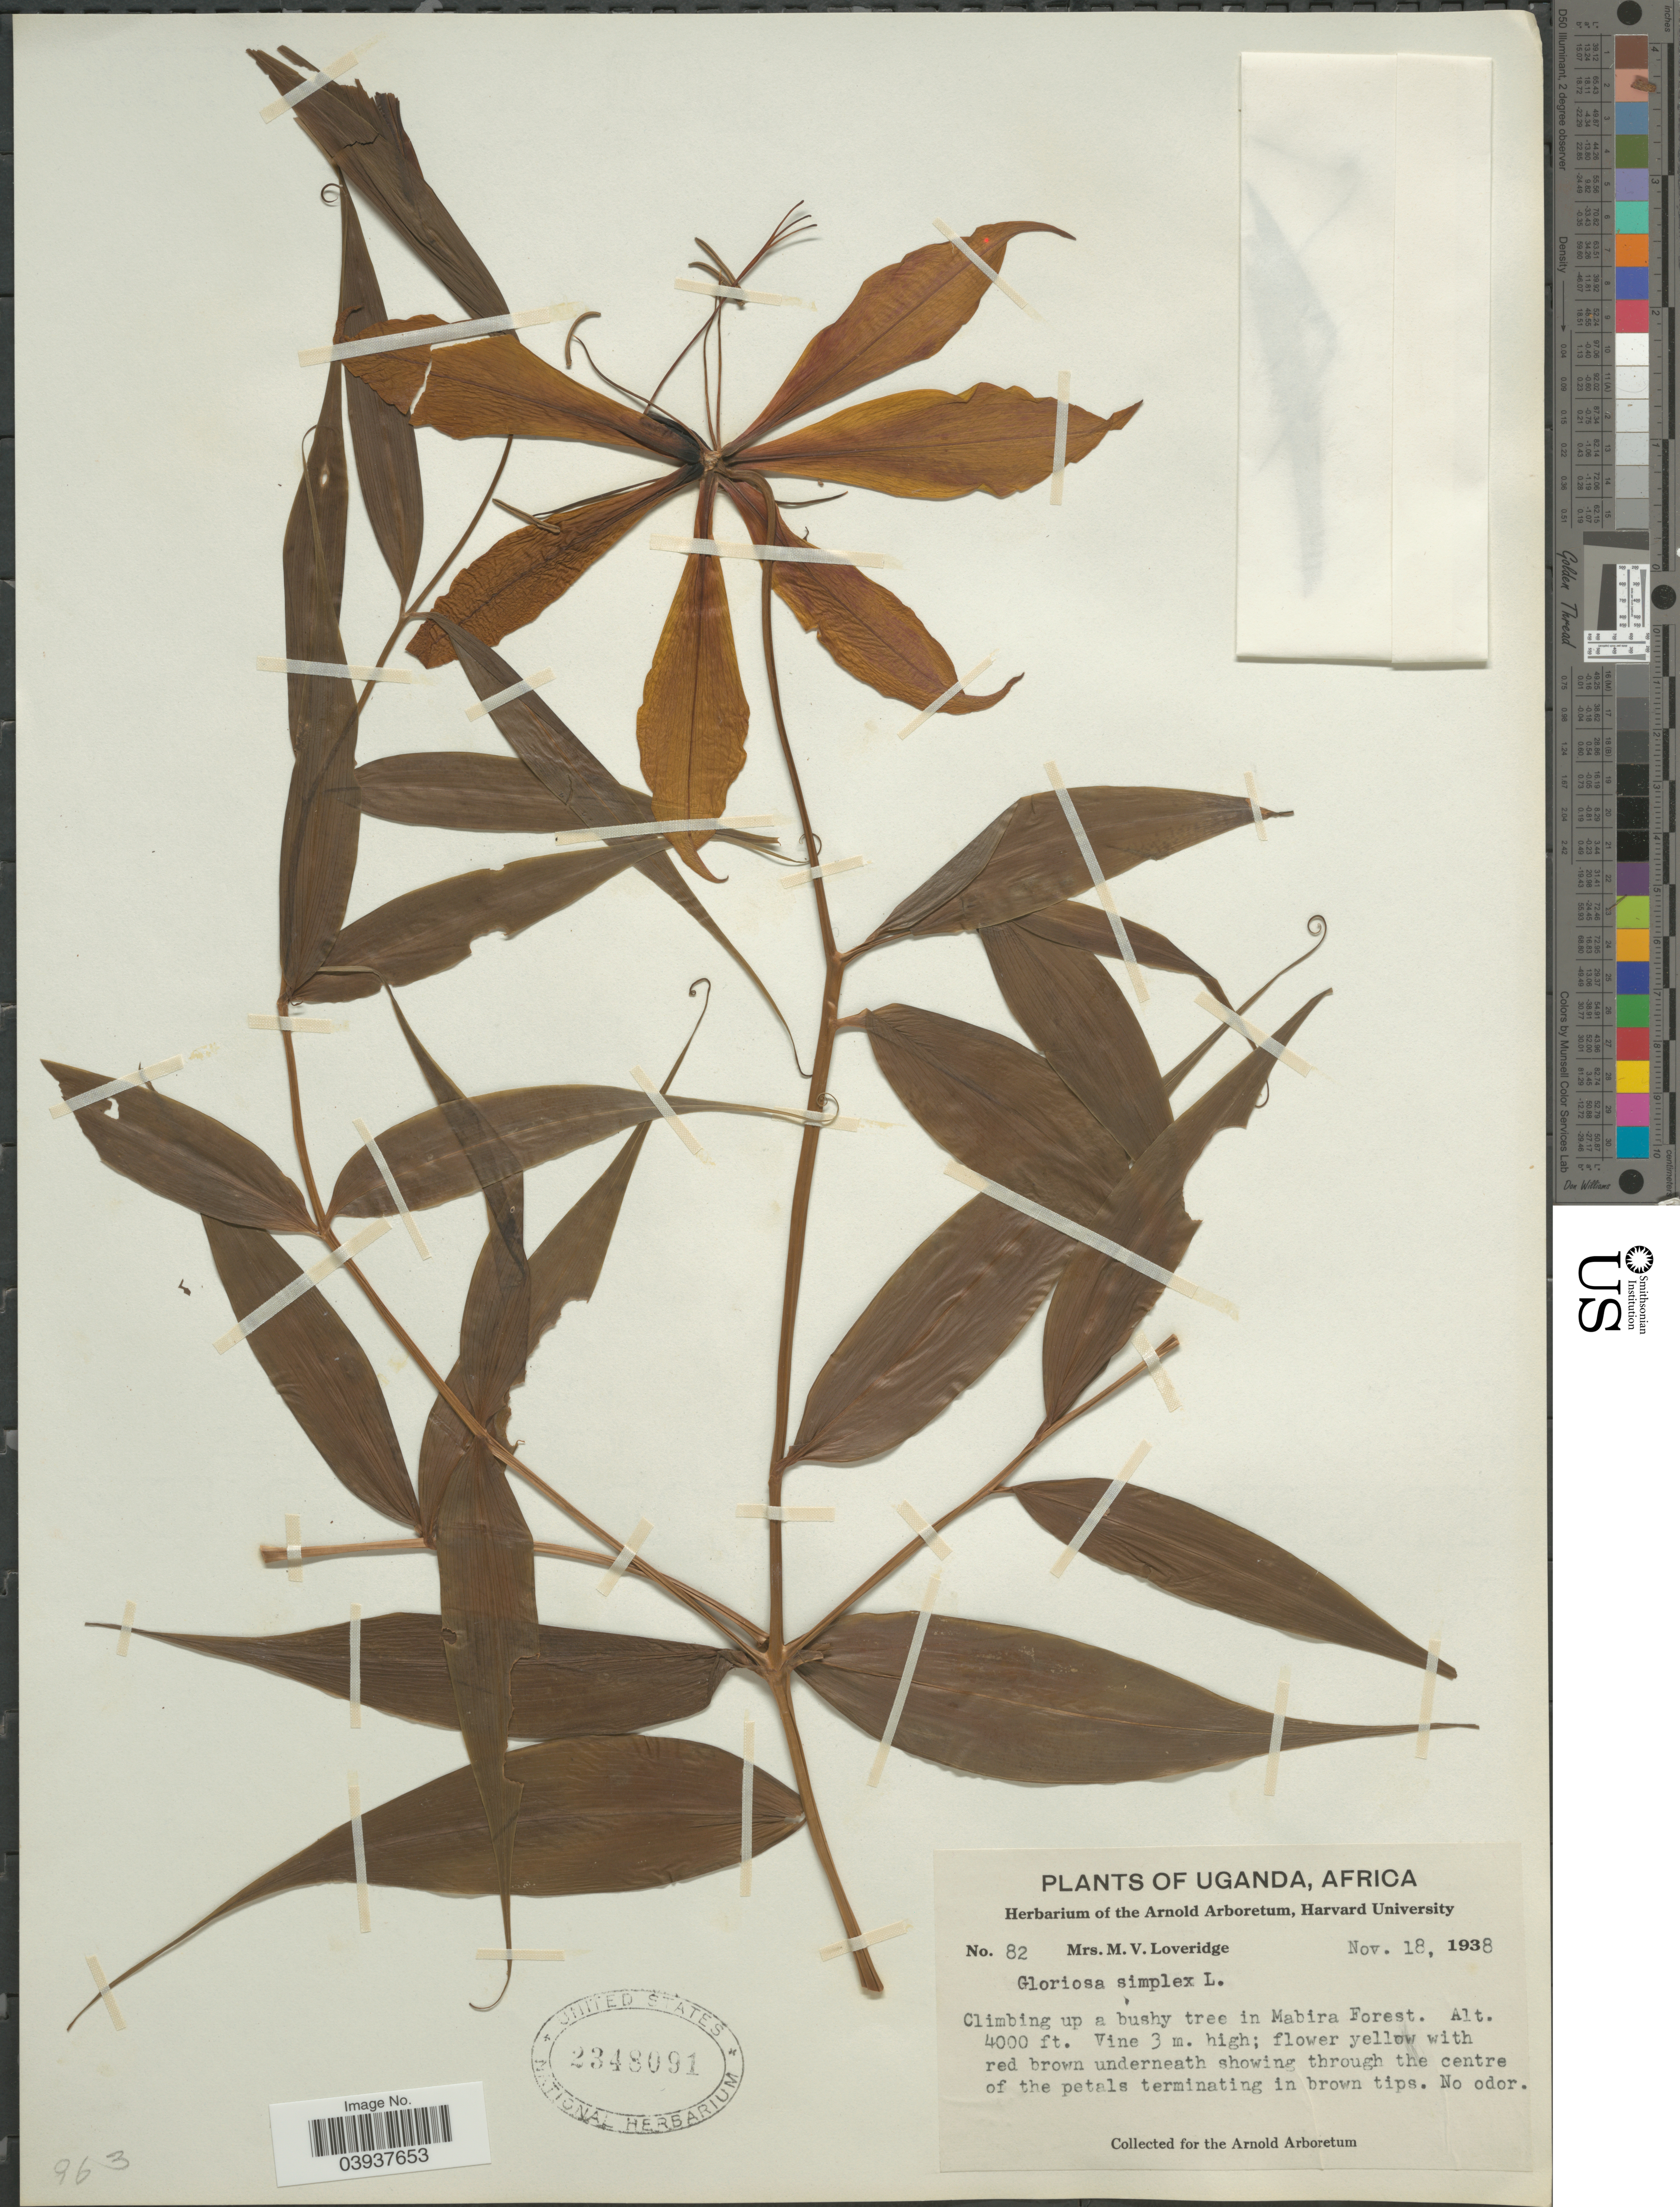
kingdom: Plantae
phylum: Tracheophyta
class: Liliopsida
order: Liliales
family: Colchicaceae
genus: Gloriosa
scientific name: Gloriosa simplex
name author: L.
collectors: M. Loveridge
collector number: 82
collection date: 1938-11-18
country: Uganda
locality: Mabira Forest.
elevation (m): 1219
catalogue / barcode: US 2348091